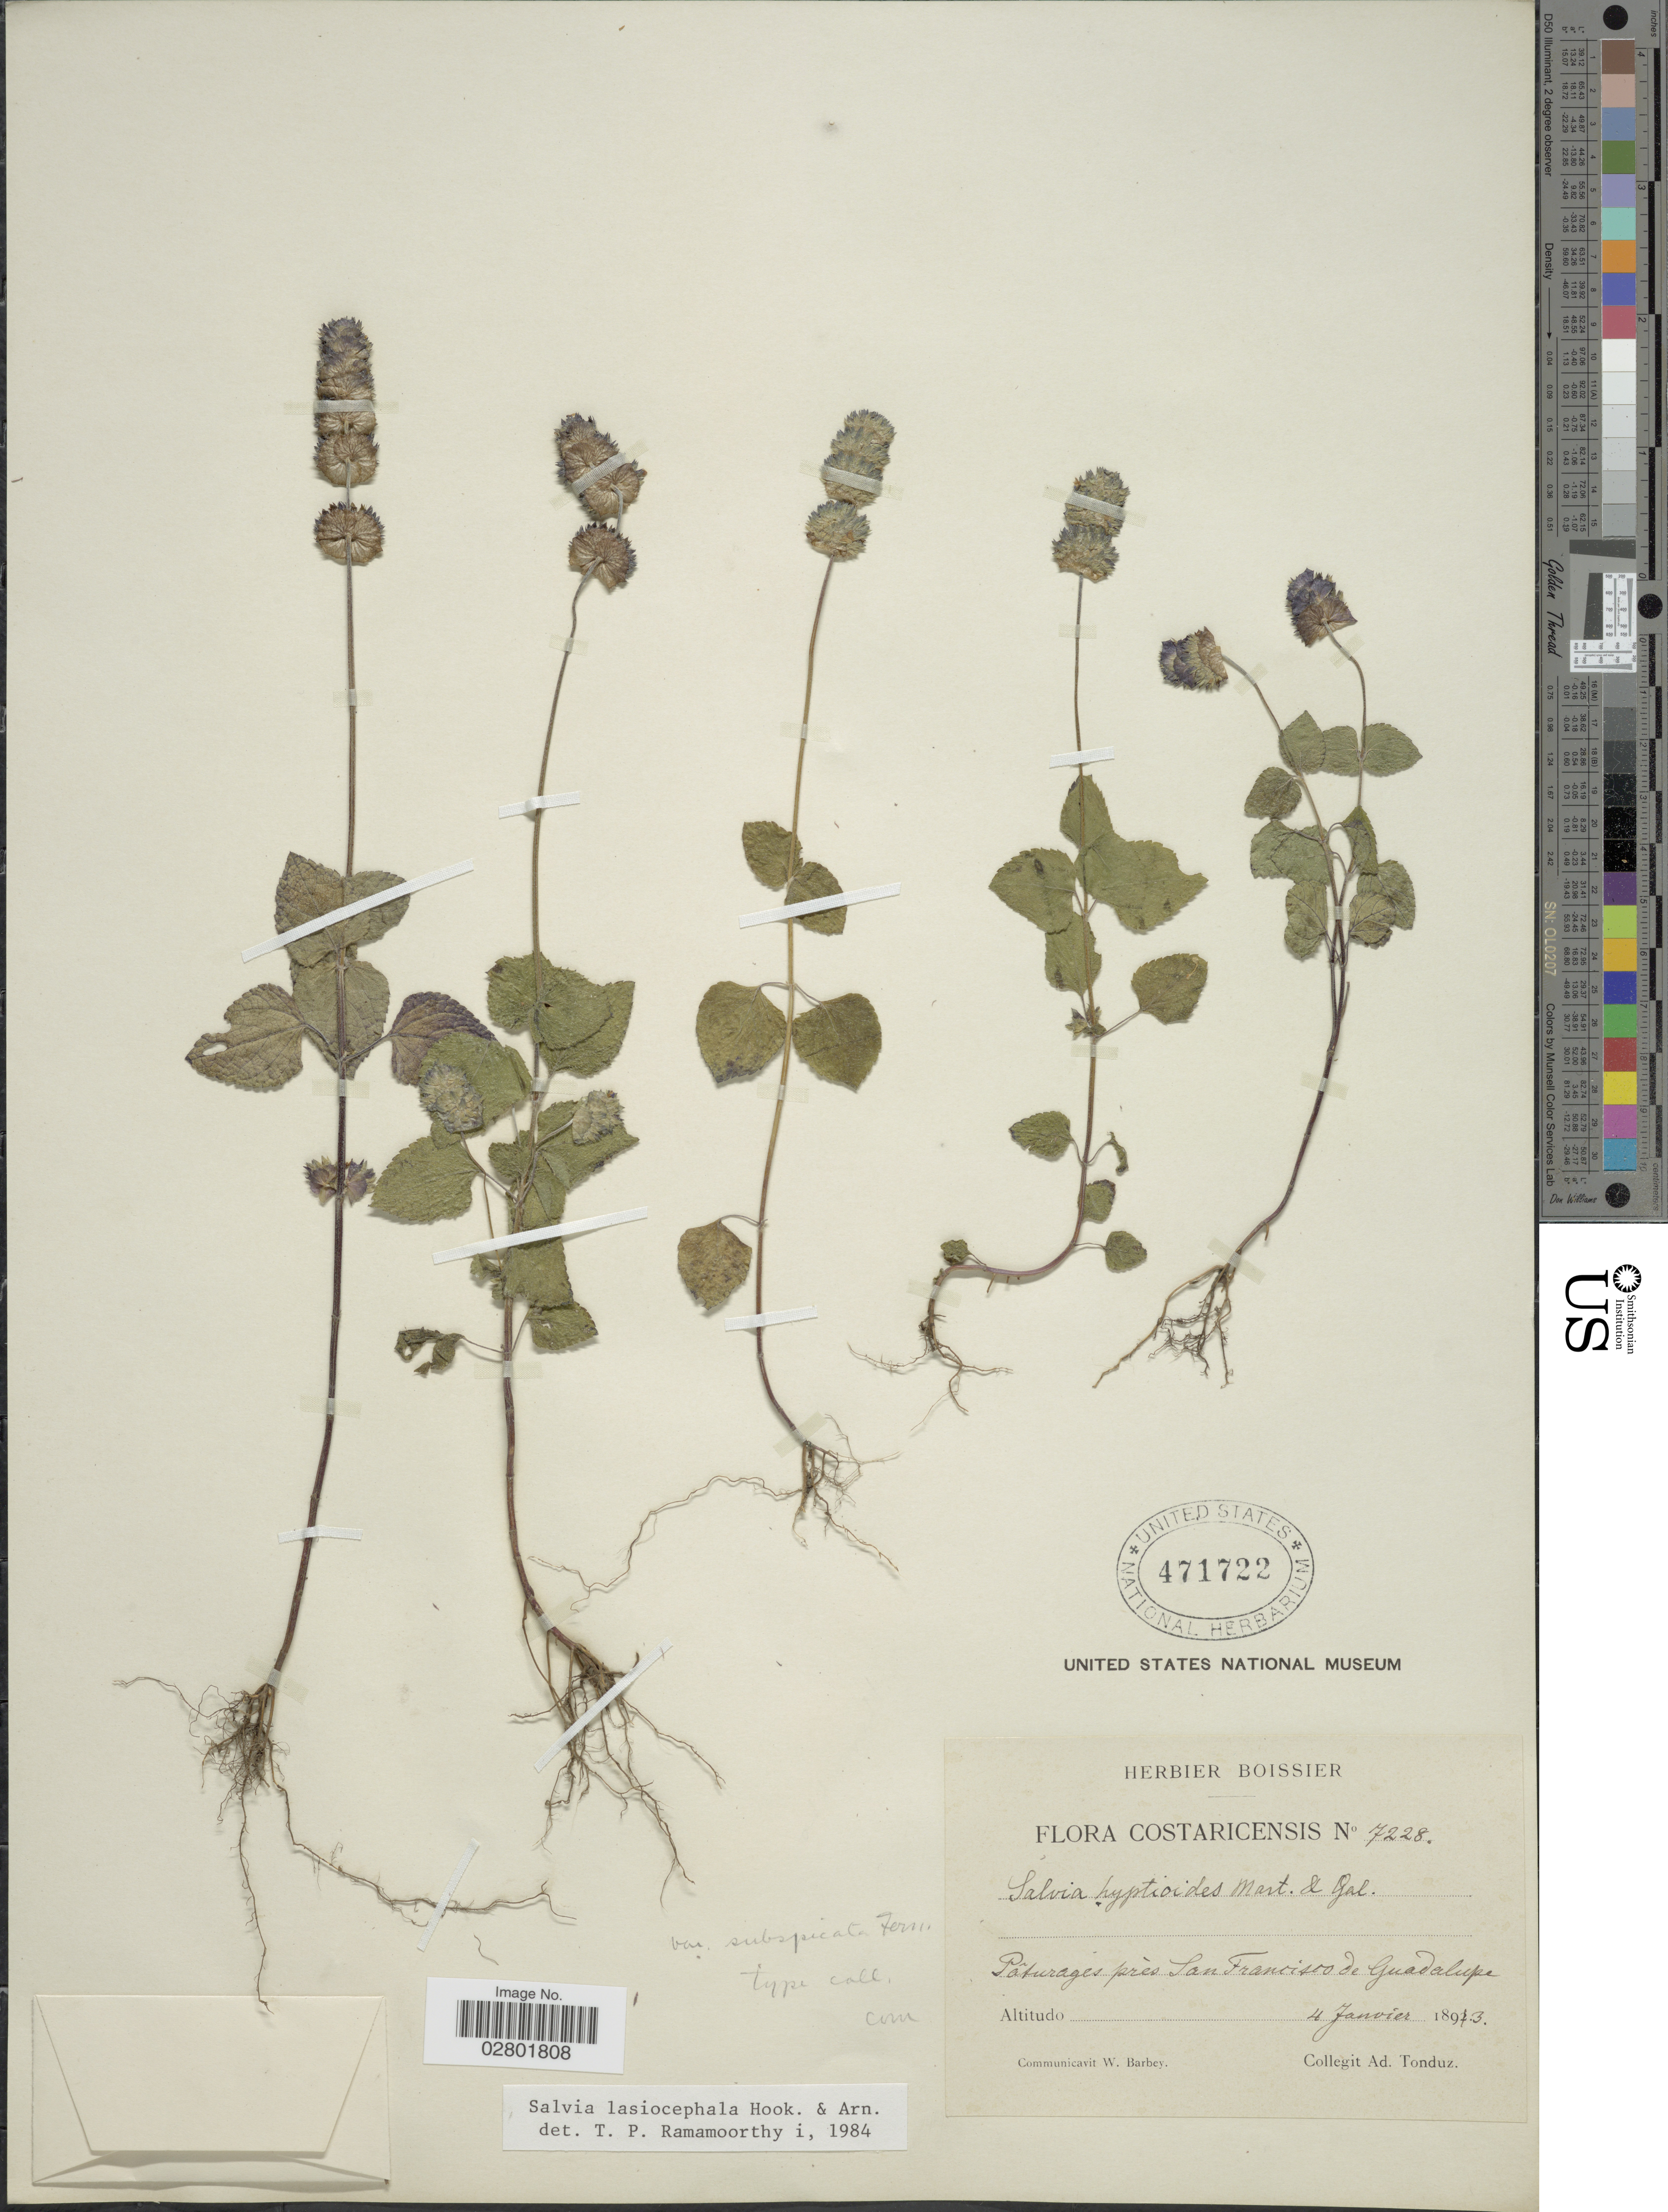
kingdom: Plantae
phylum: Tracheophyta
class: Magnoliopsida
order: Lamiales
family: Lamiaceae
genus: Salvia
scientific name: Salvia lasiocephala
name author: Hook. & Arn.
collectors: A. Tonduz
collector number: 7228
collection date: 1893-01-04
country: Costa Rica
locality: Pâturages prés San Francisco de Guadalupe.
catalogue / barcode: US 471722